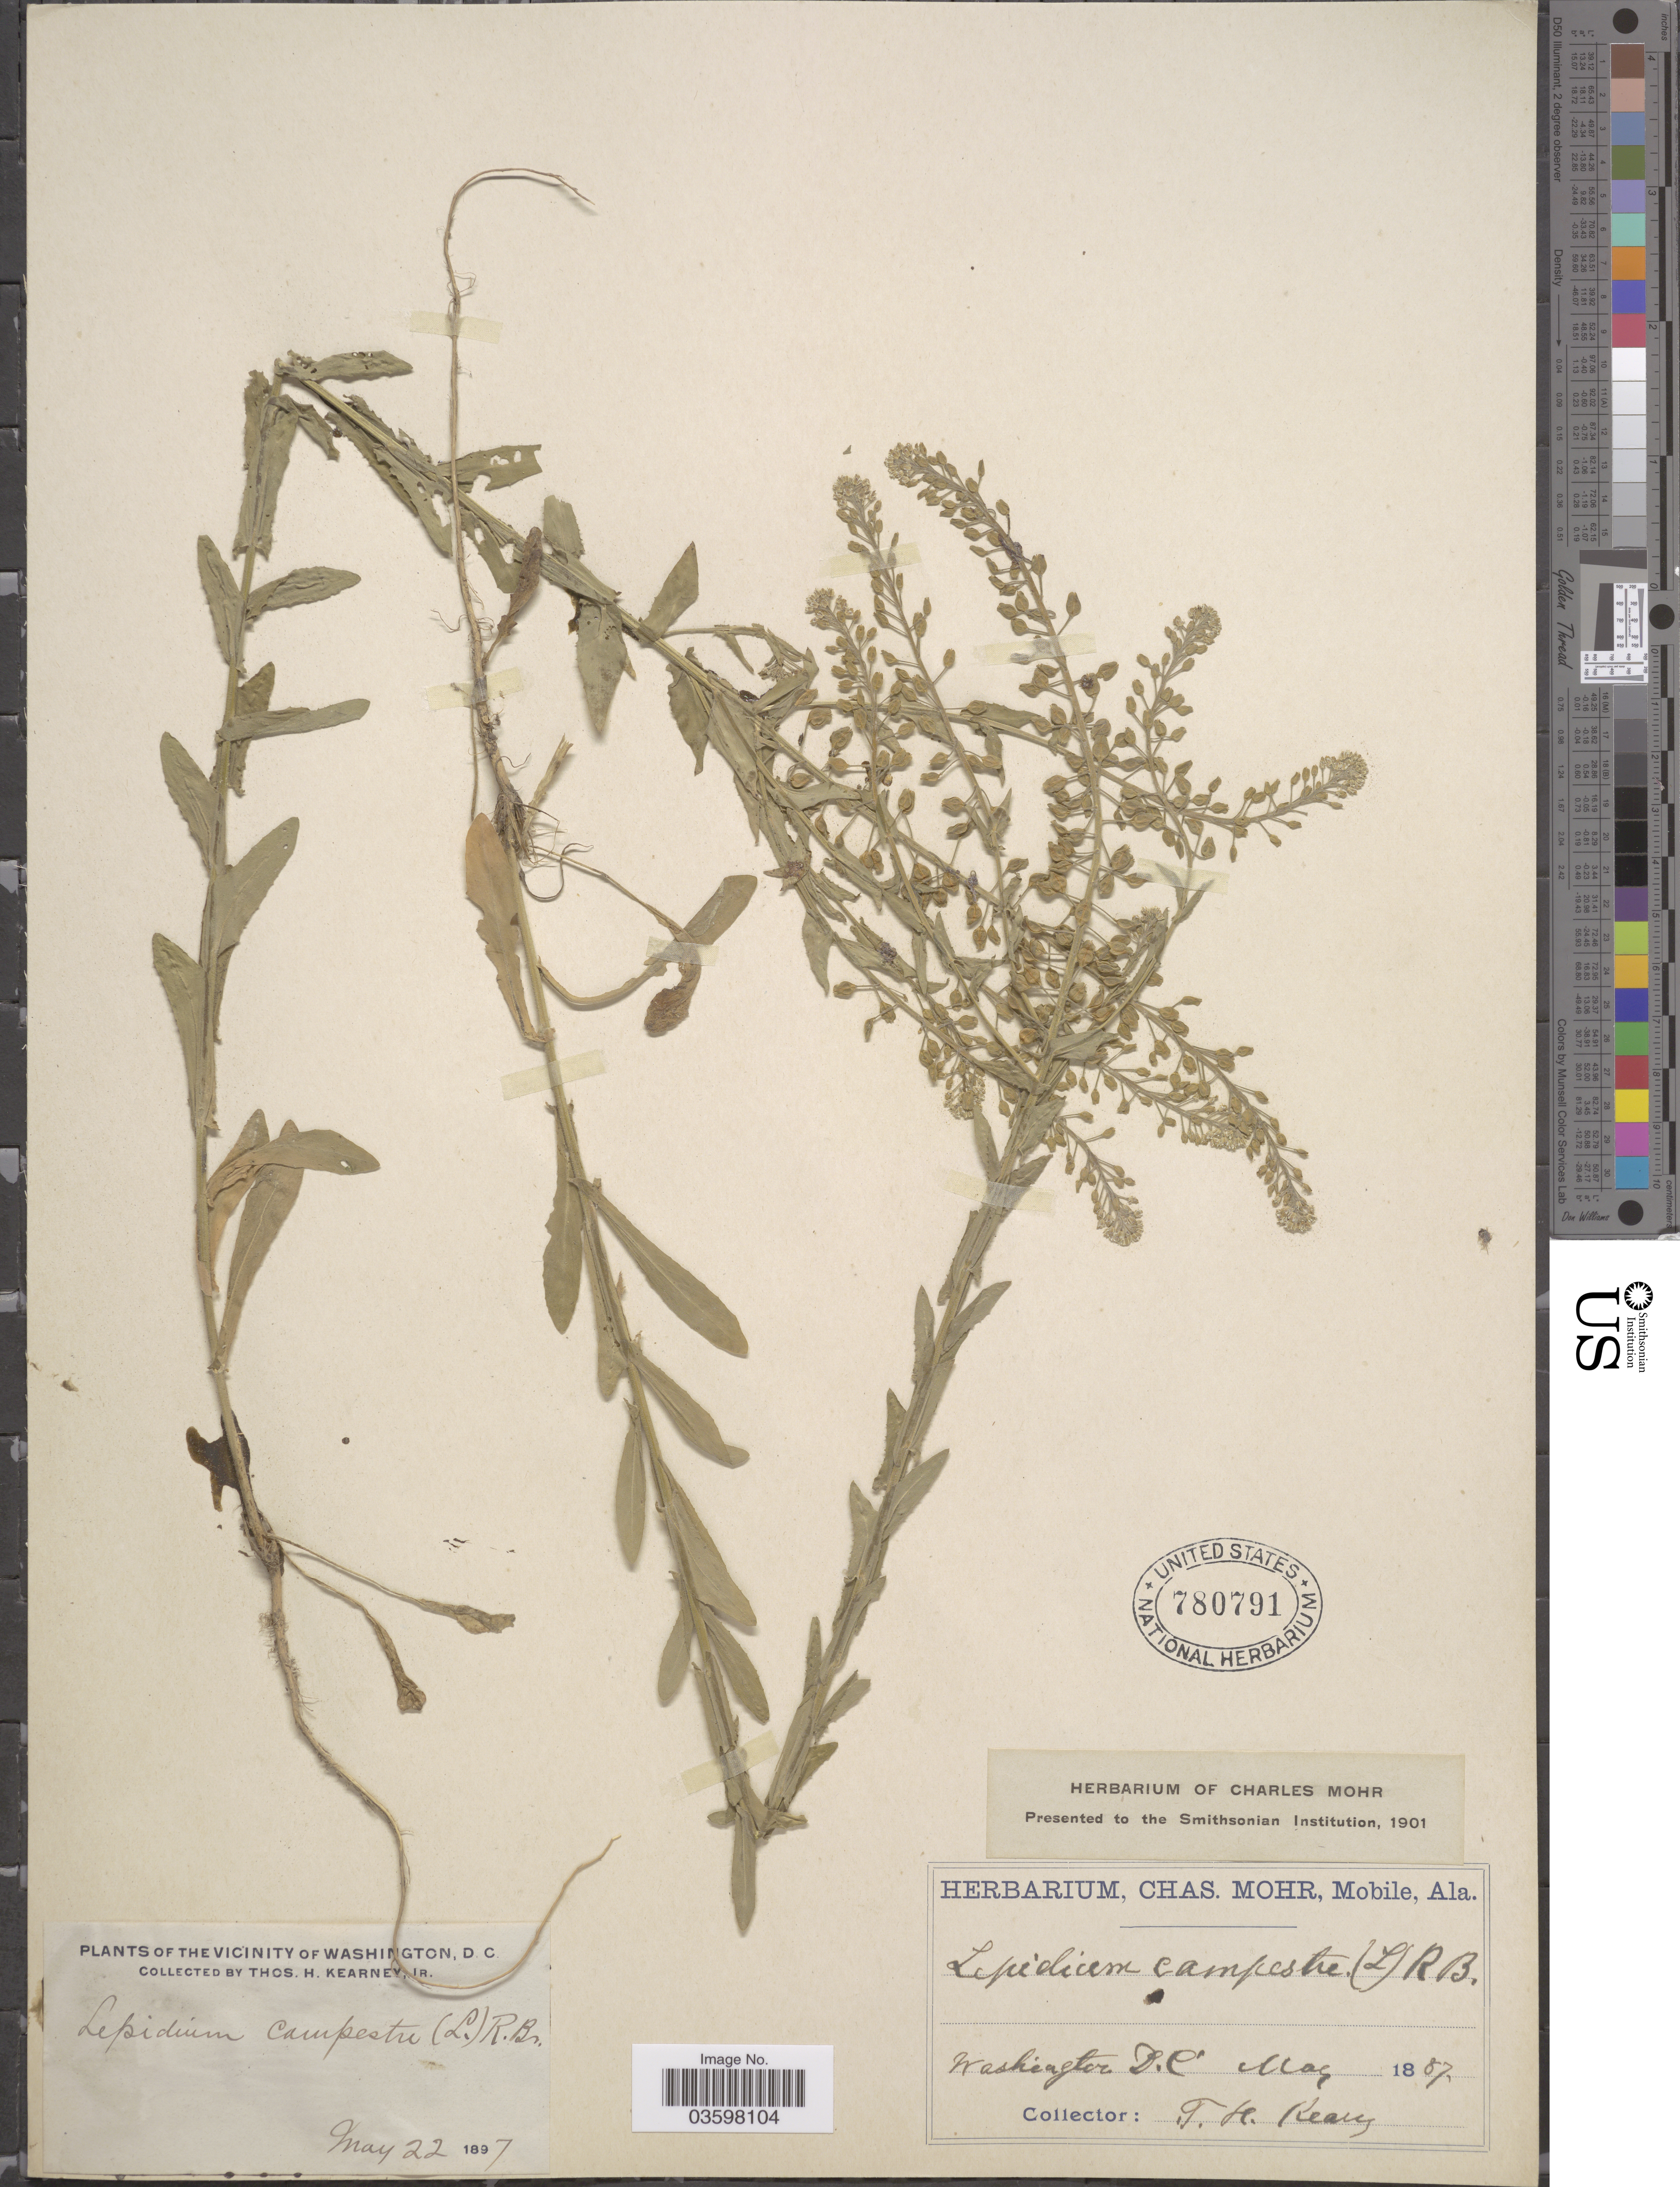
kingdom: Plantae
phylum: Tracheophyta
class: Magnoliopsida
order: Brassicales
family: Brassicaceae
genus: Lepidium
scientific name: Lepidium campestre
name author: (L.) W.T. Aiton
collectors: T. H. Kearney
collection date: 1897-05-22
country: United States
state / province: District of Columbia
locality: The Vicinity of Washington.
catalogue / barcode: US 780791